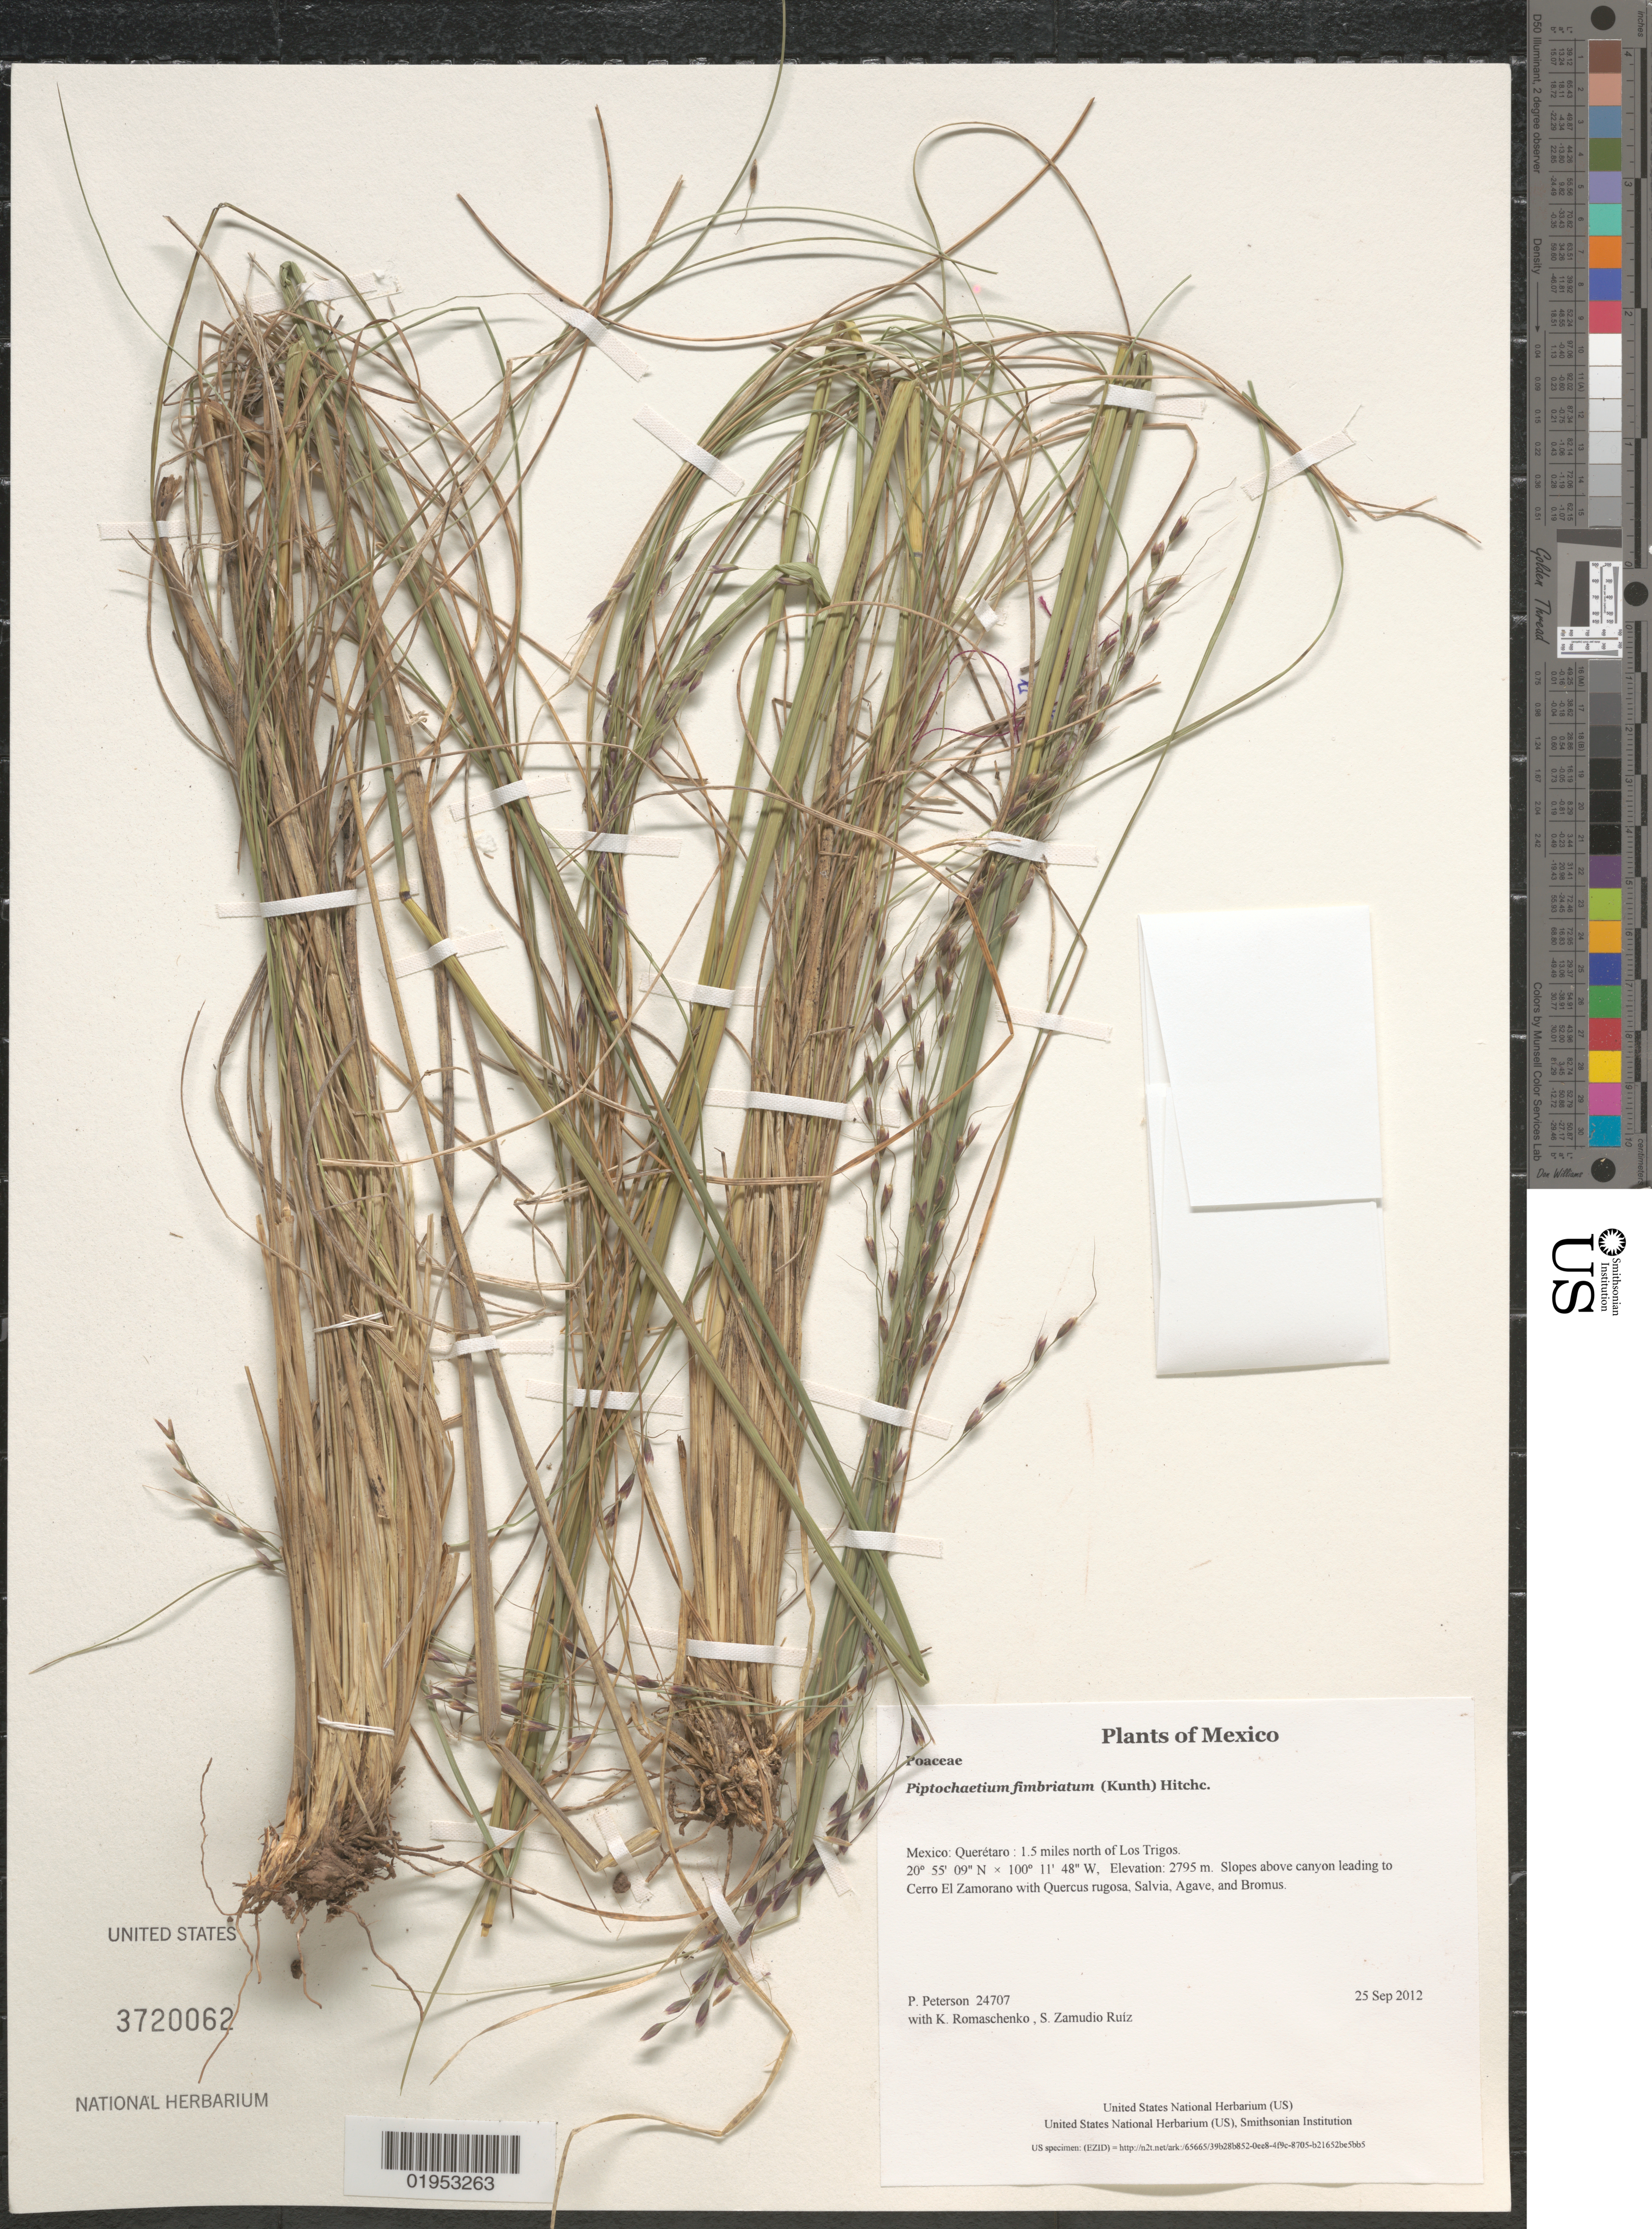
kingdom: Plantae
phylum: Tracheophyta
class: Liliopsida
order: Poales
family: Poaceae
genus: Piptochaetium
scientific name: Piptochaetium fimbriatum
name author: (Kunth) Hitchc.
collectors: P. M. Peterson, K. Romaschenko & S. Zamudio Ruíz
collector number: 24707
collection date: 2012-09-25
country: Mexico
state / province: Querétaro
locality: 1.5 miles north of Los Trigos.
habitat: Slopes above canyon leading to Cerro El Zamorano with Quercus rugosa, Salvia, Agave, and Bromus.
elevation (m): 2795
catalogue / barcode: US 3720062